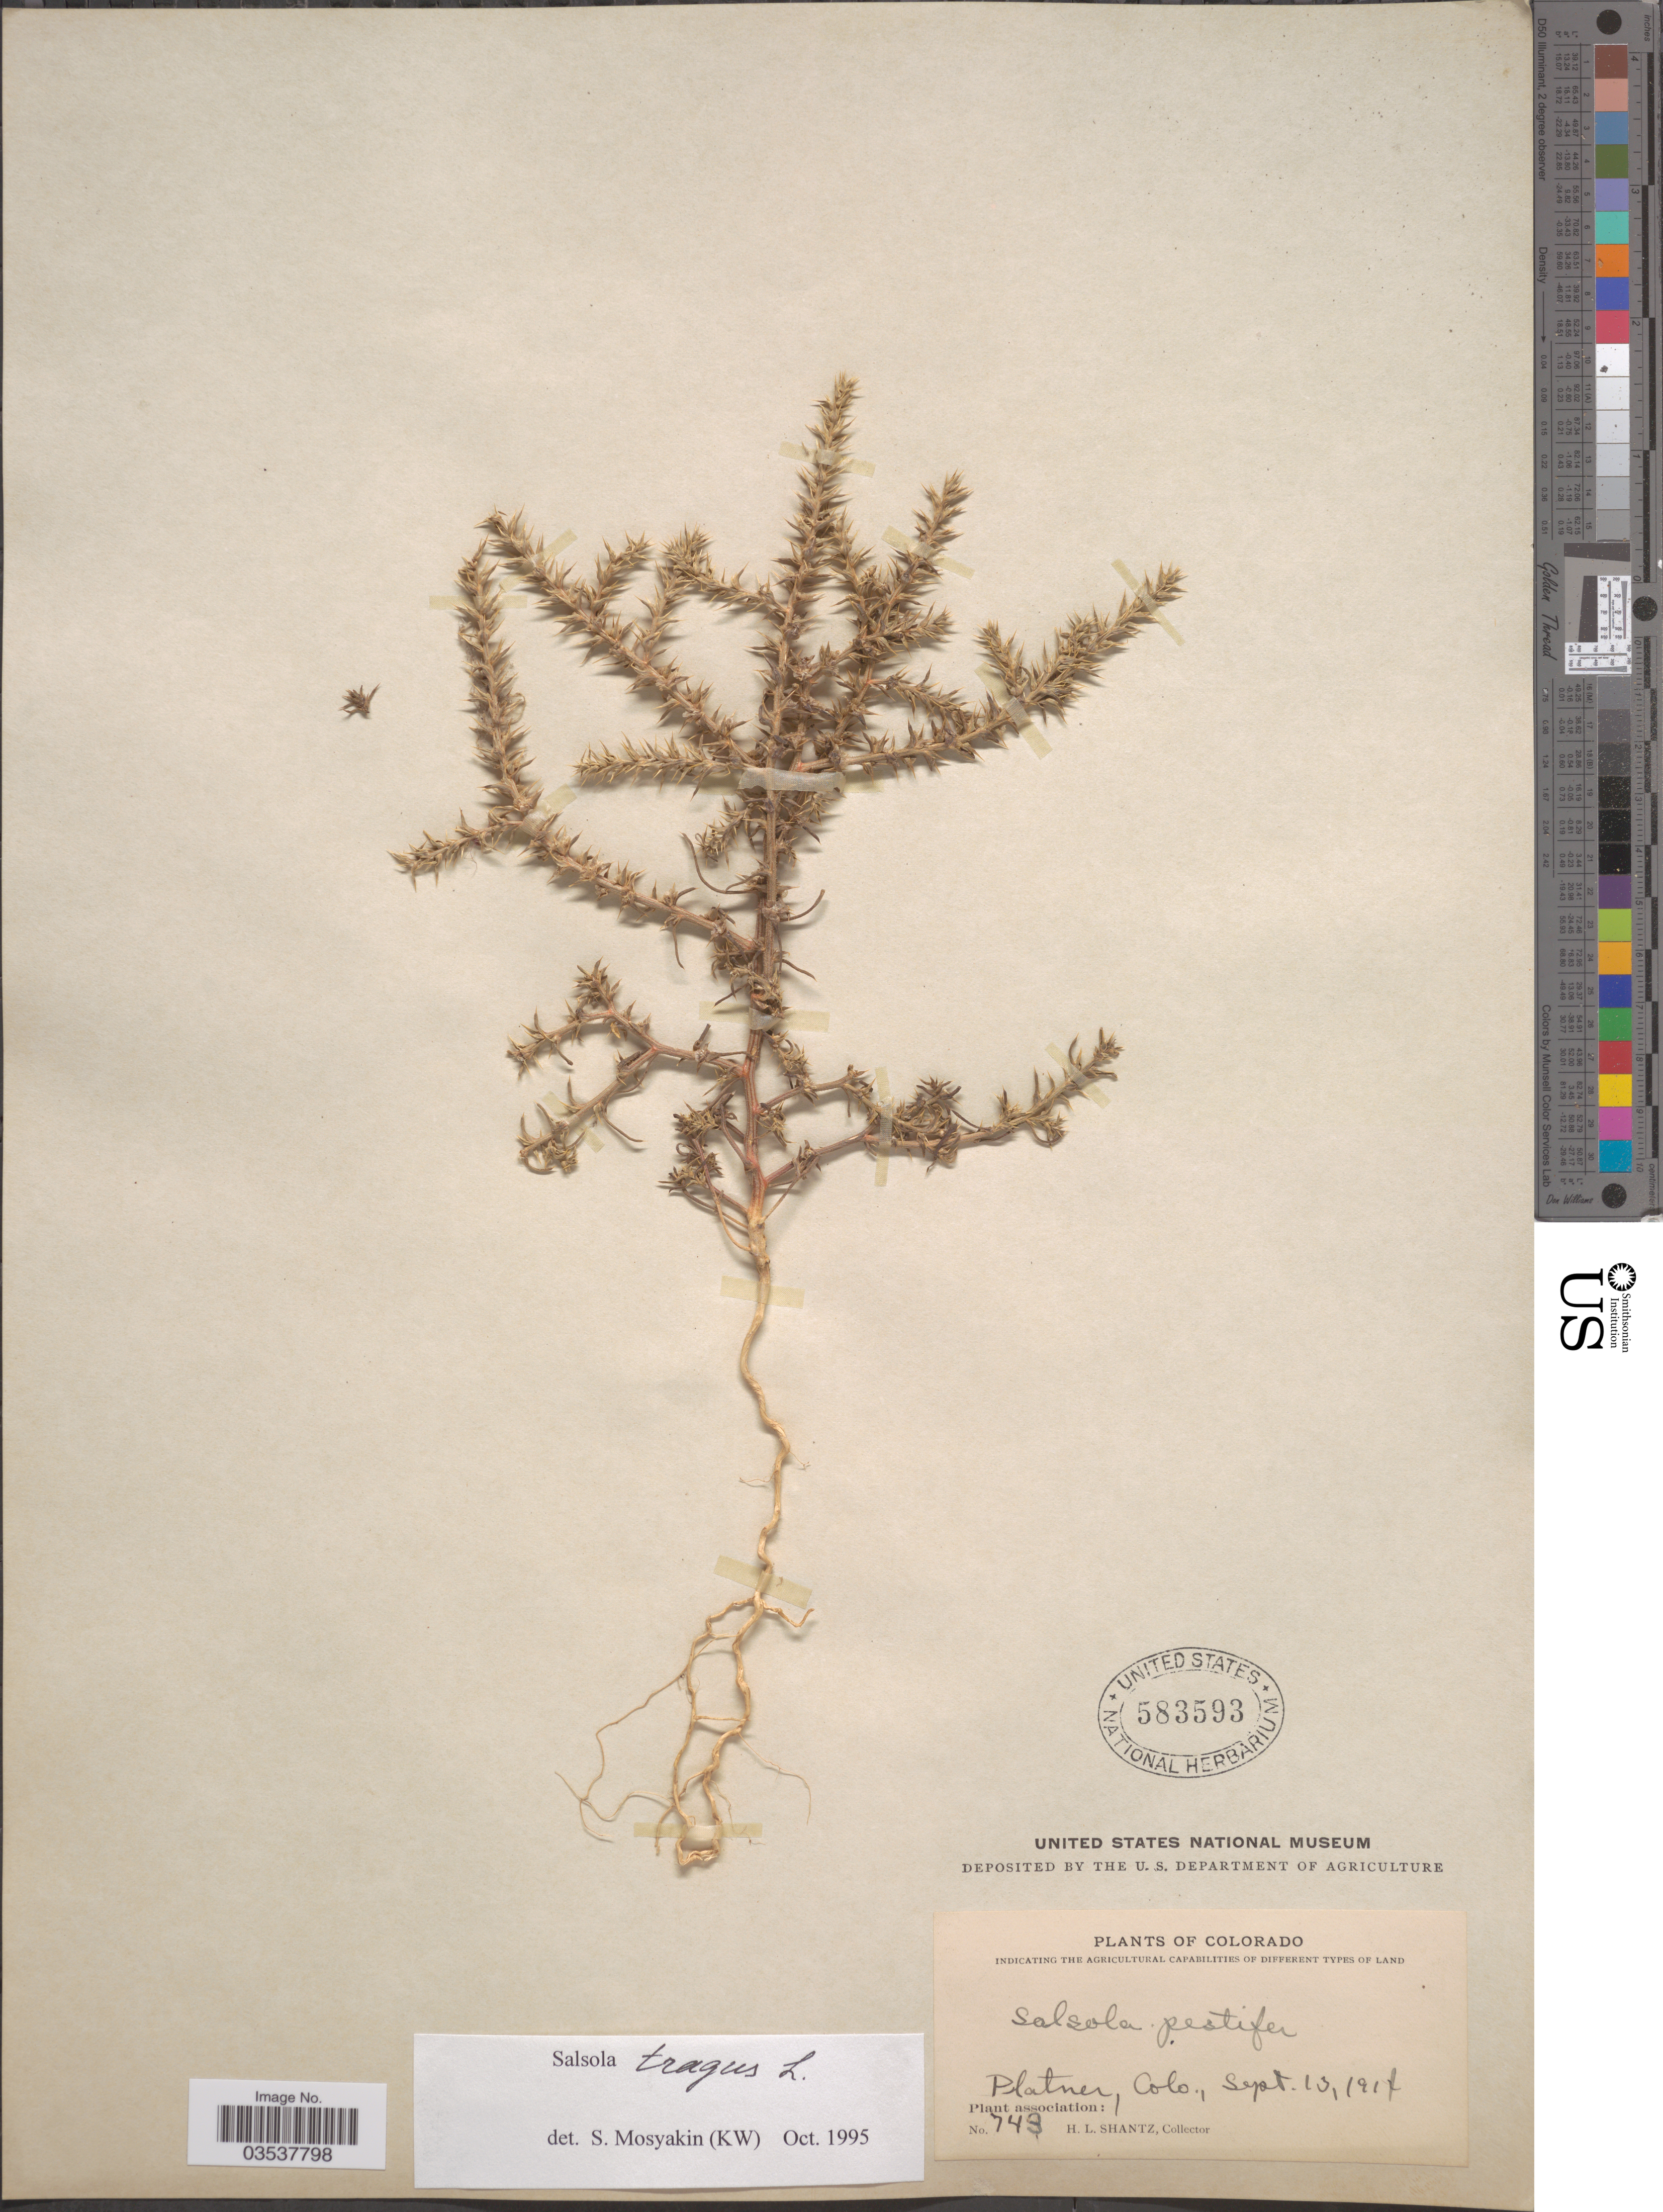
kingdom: Plantae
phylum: Tracheophyta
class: Magnoliopsida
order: Caryophyllales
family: Amaranthaceae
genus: Salsola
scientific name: Salsola pestifer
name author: A. Nelson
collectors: H. Shantz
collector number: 743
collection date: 1911-09-13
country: United States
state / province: Colorado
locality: Platner.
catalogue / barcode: US 583593